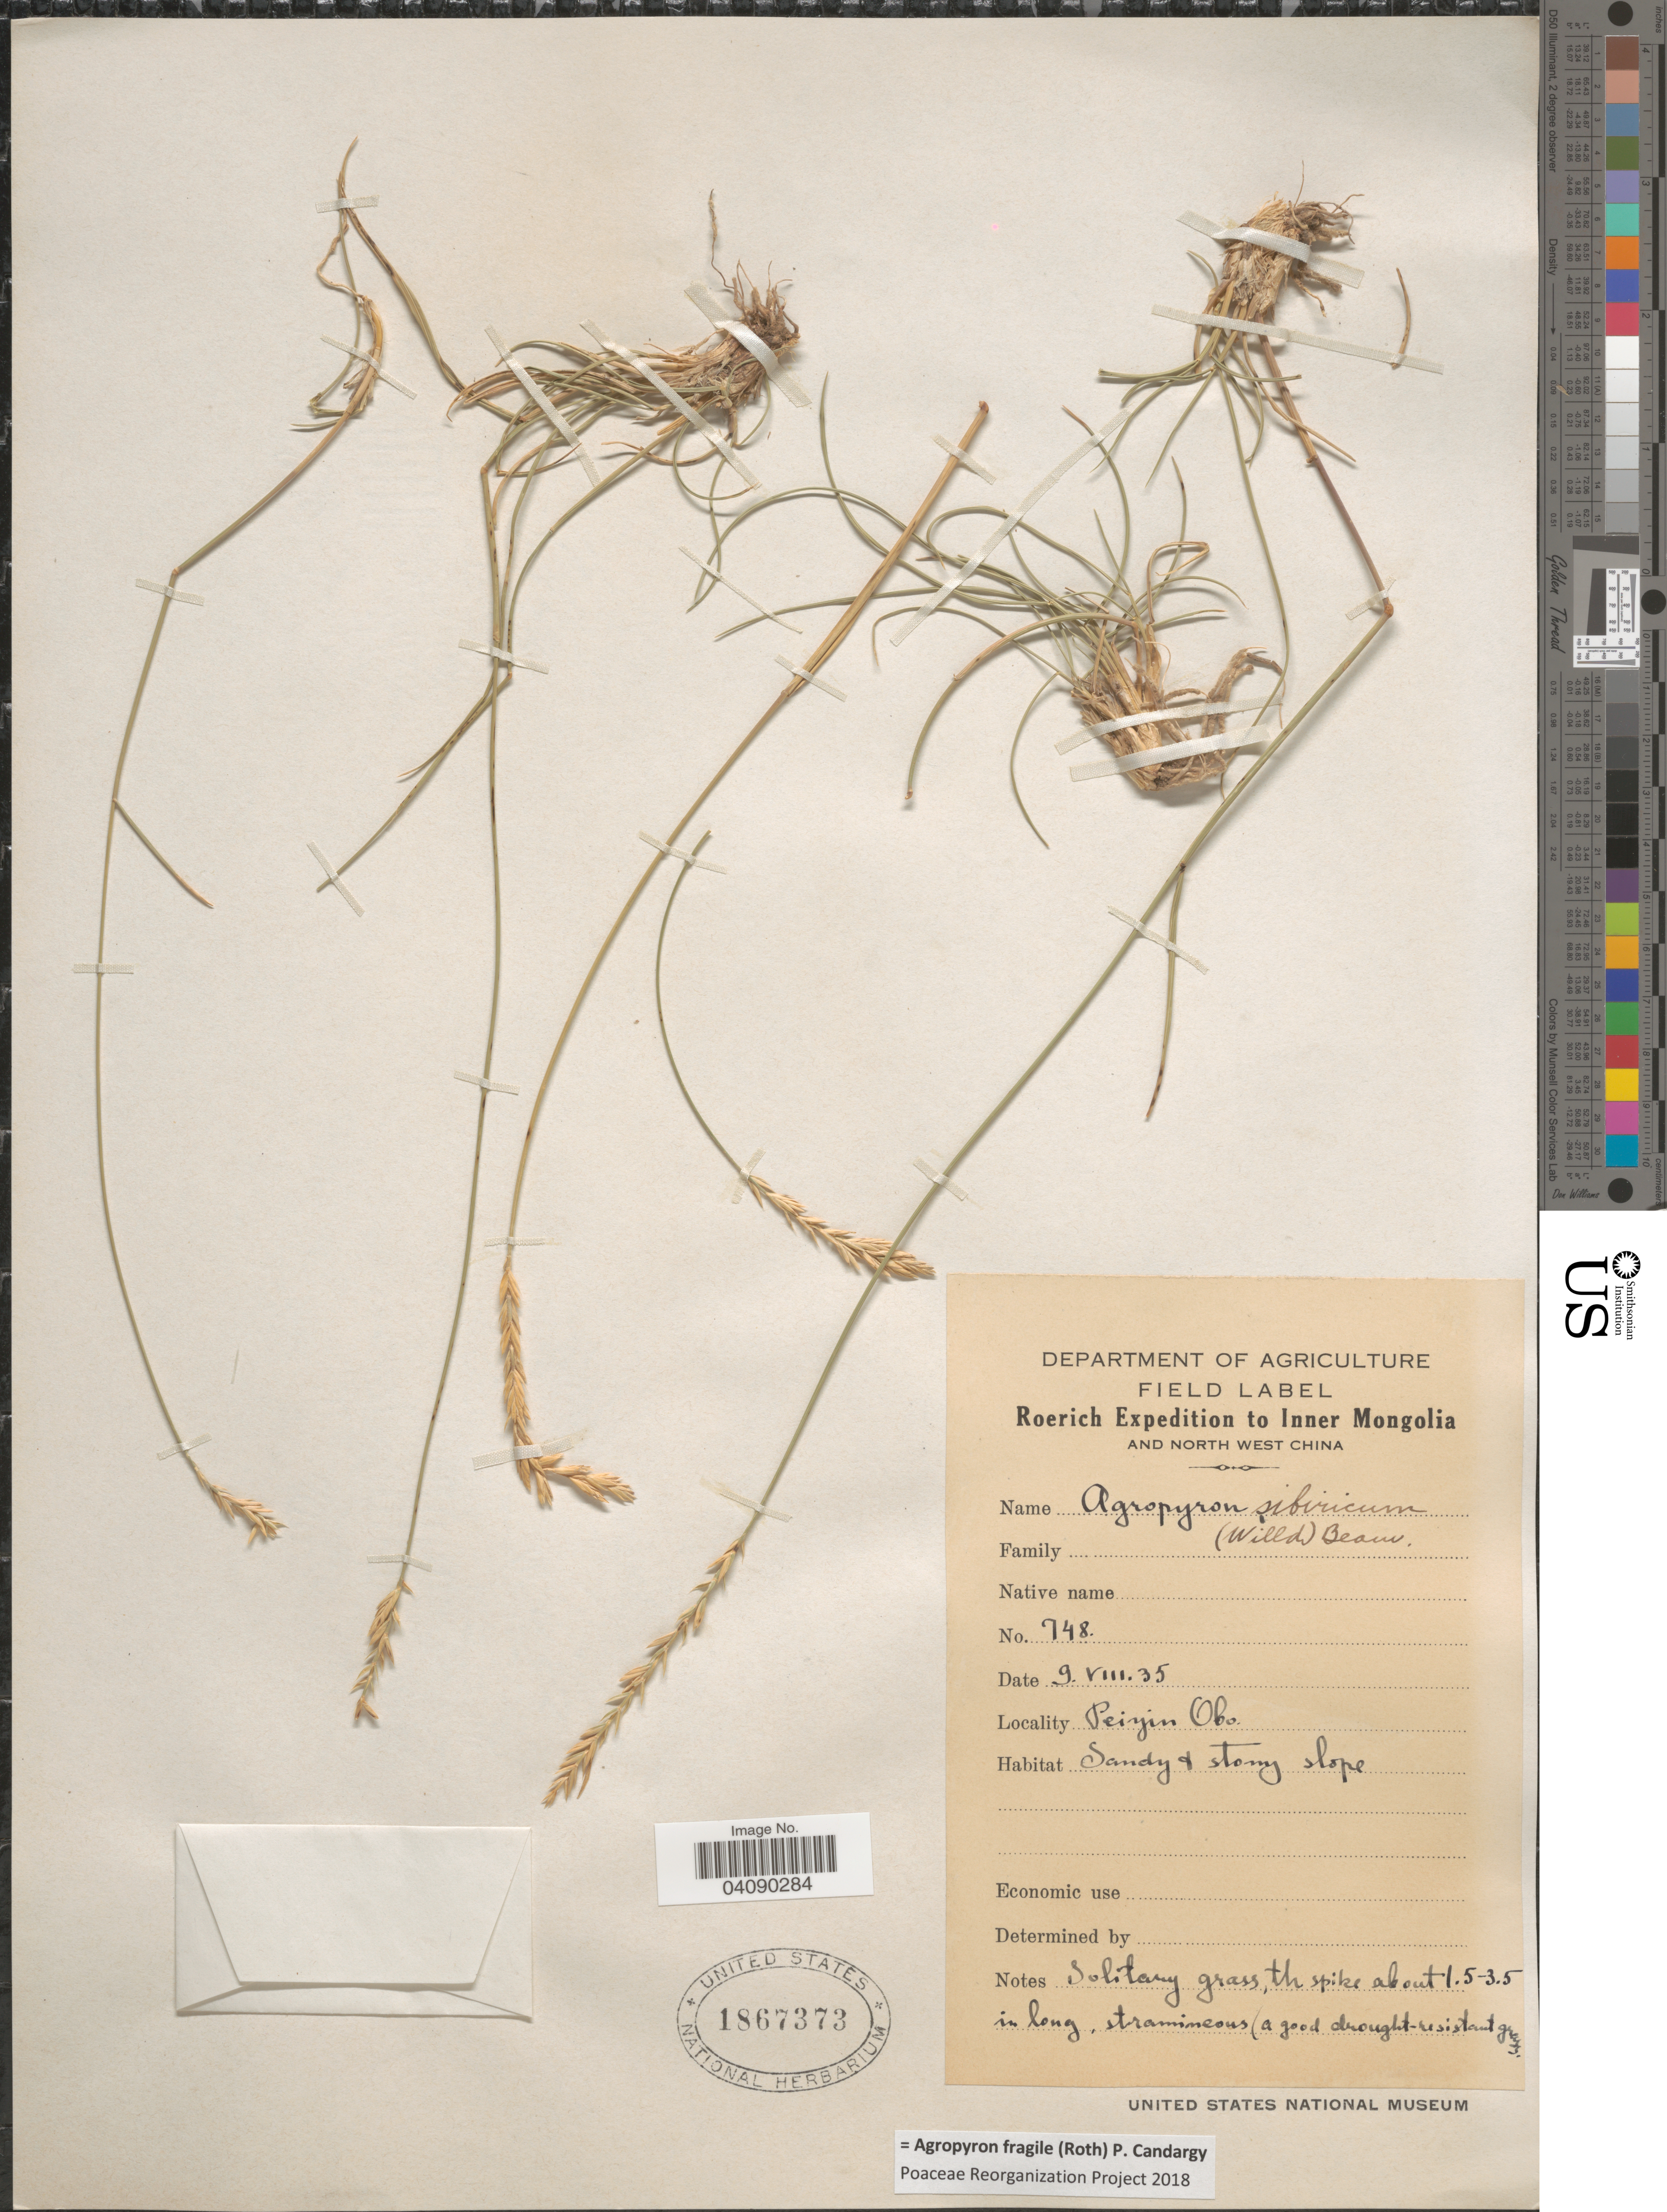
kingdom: Plantae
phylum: Tracheophyta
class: Liliopsida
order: Poales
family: Poaceae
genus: Agropyron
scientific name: Agropyron fragile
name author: (Roth) Candargy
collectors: Roerich Expedition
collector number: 748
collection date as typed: Transcribed d/m/y: 9/8/35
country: China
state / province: Nei Monggol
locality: Inner Mongolia and North West China. Peiyin Obo.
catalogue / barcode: US 1867373